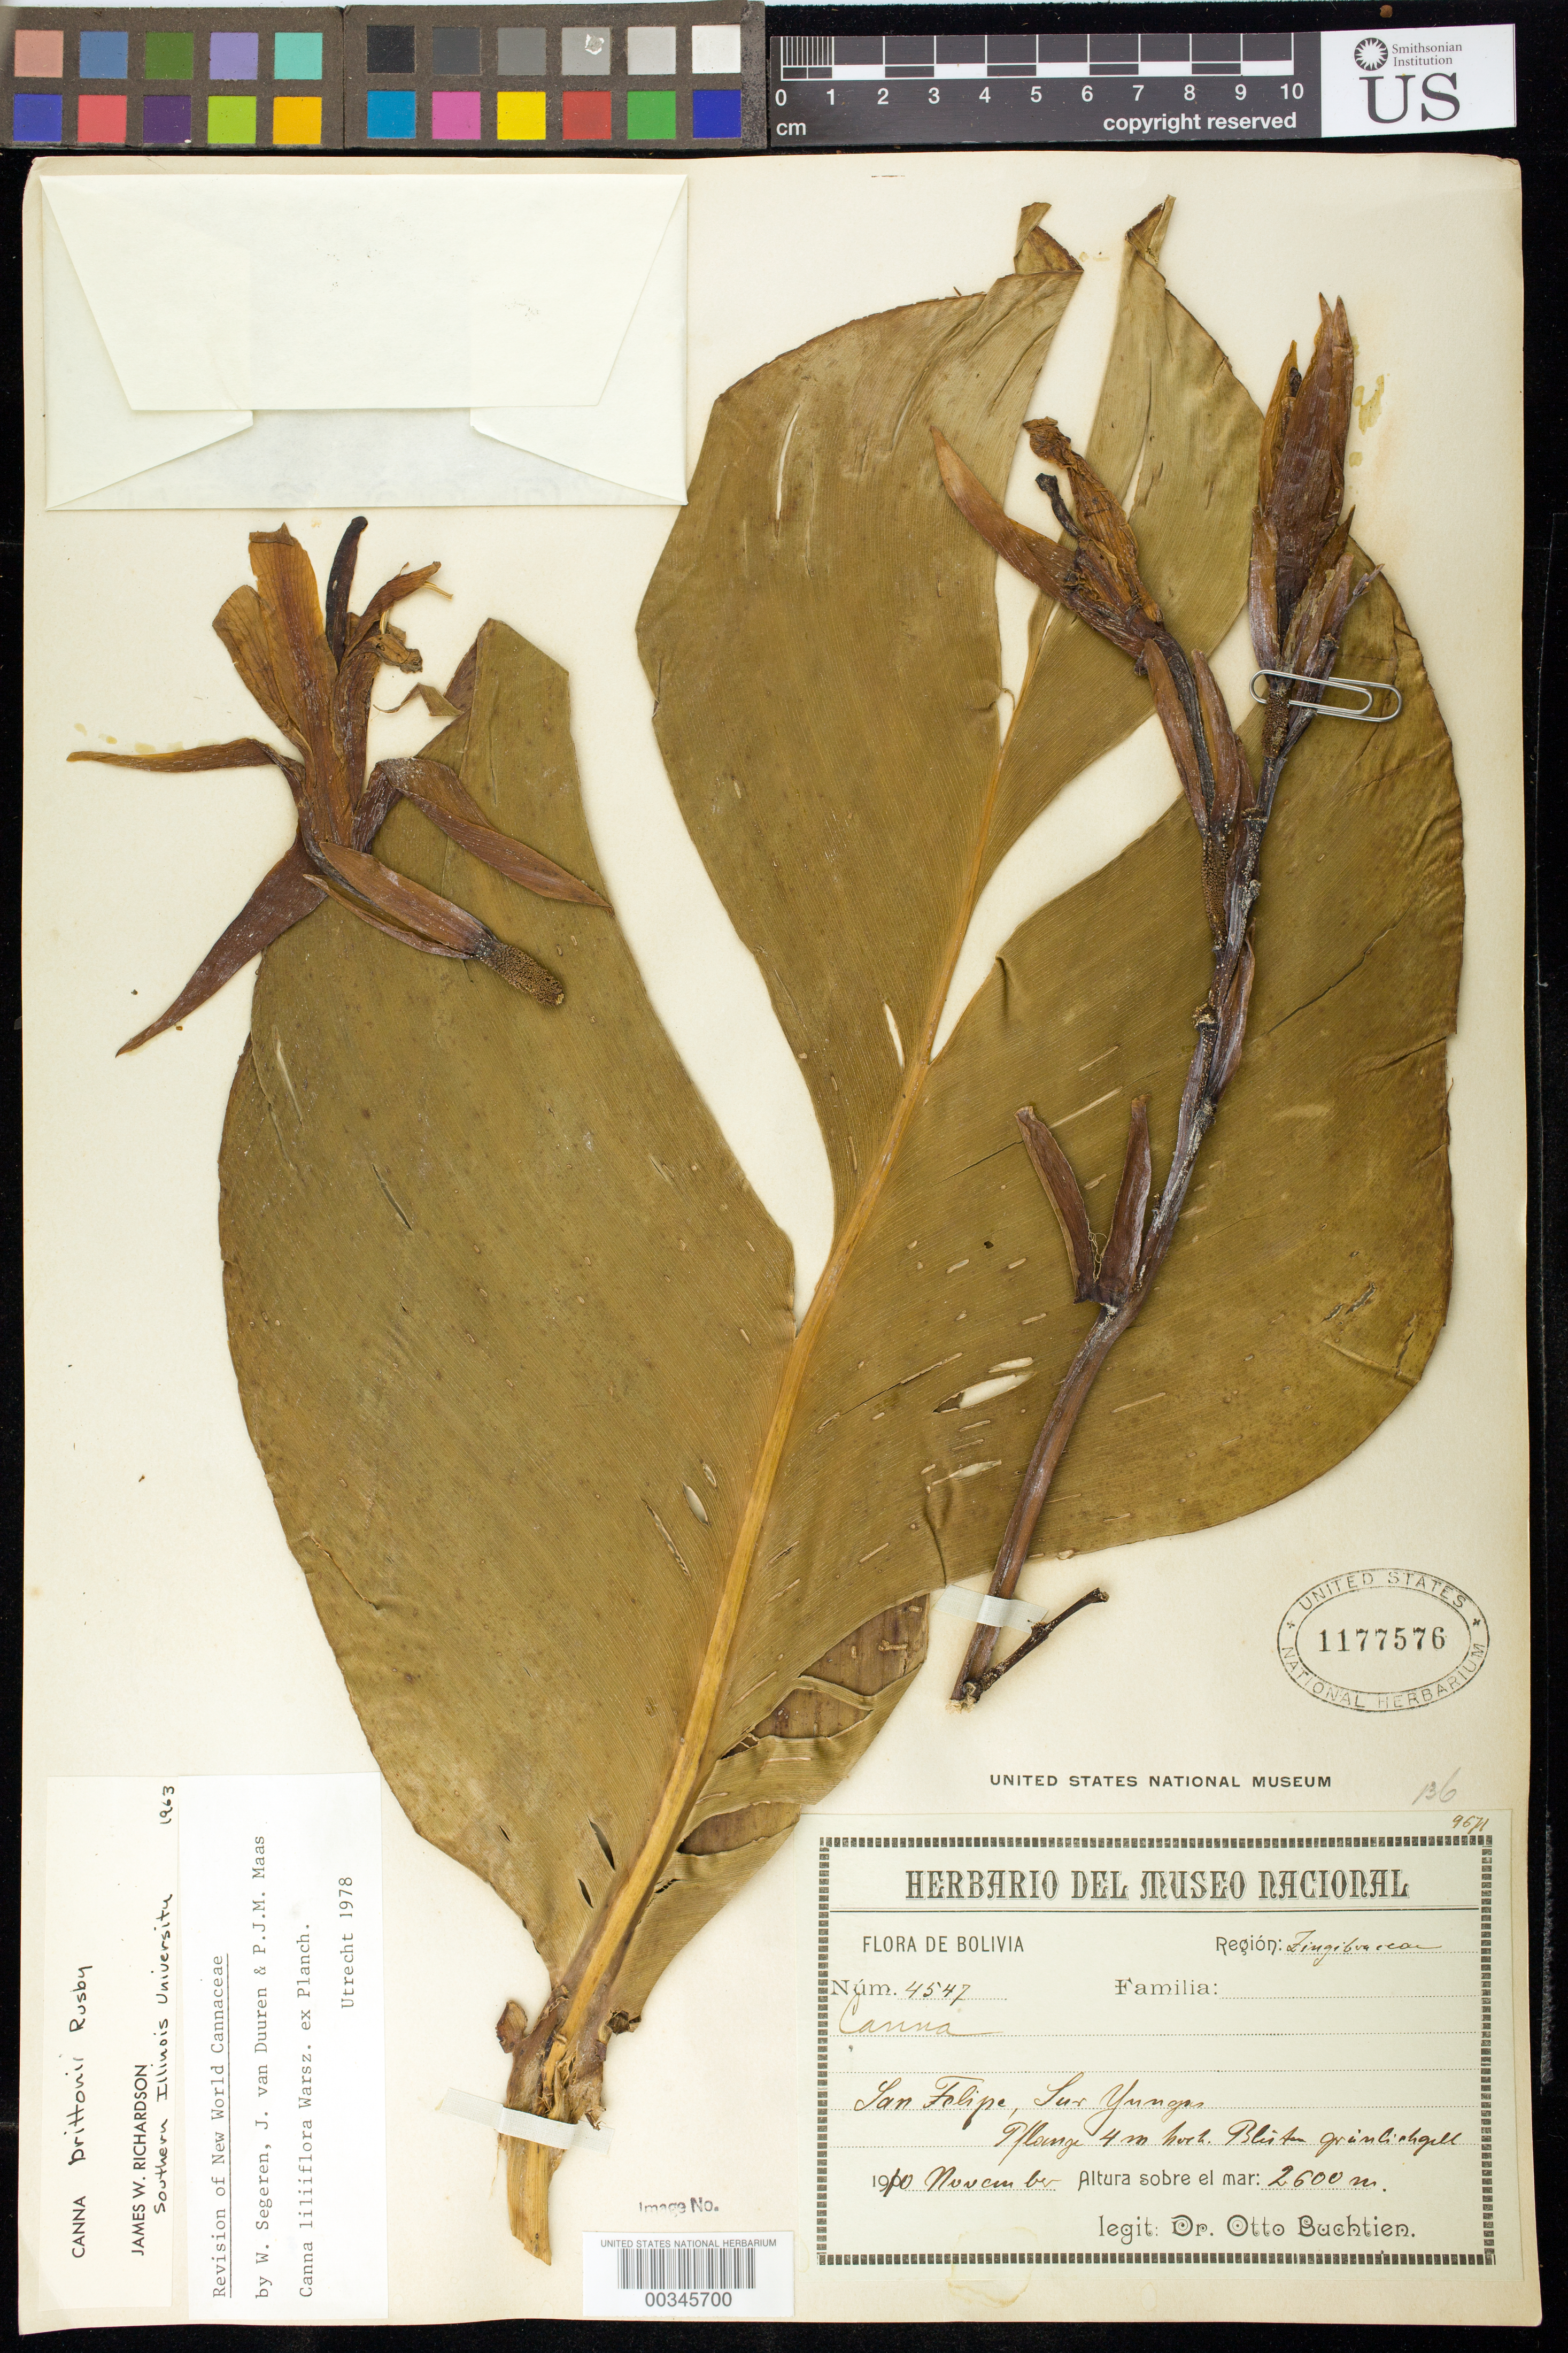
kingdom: Plantae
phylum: Tracheophyta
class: Liliopsida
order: Zingiberales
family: Cannaceae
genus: Canna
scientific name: Canna liliiflora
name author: Warsz. ex Planch.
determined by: Segeren, W.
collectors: O. Buchtien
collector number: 4547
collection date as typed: Nov 1910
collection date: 1910-11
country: Bolivia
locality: San Felipe, sur Yungas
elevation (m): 2600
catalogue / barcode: US 1177576